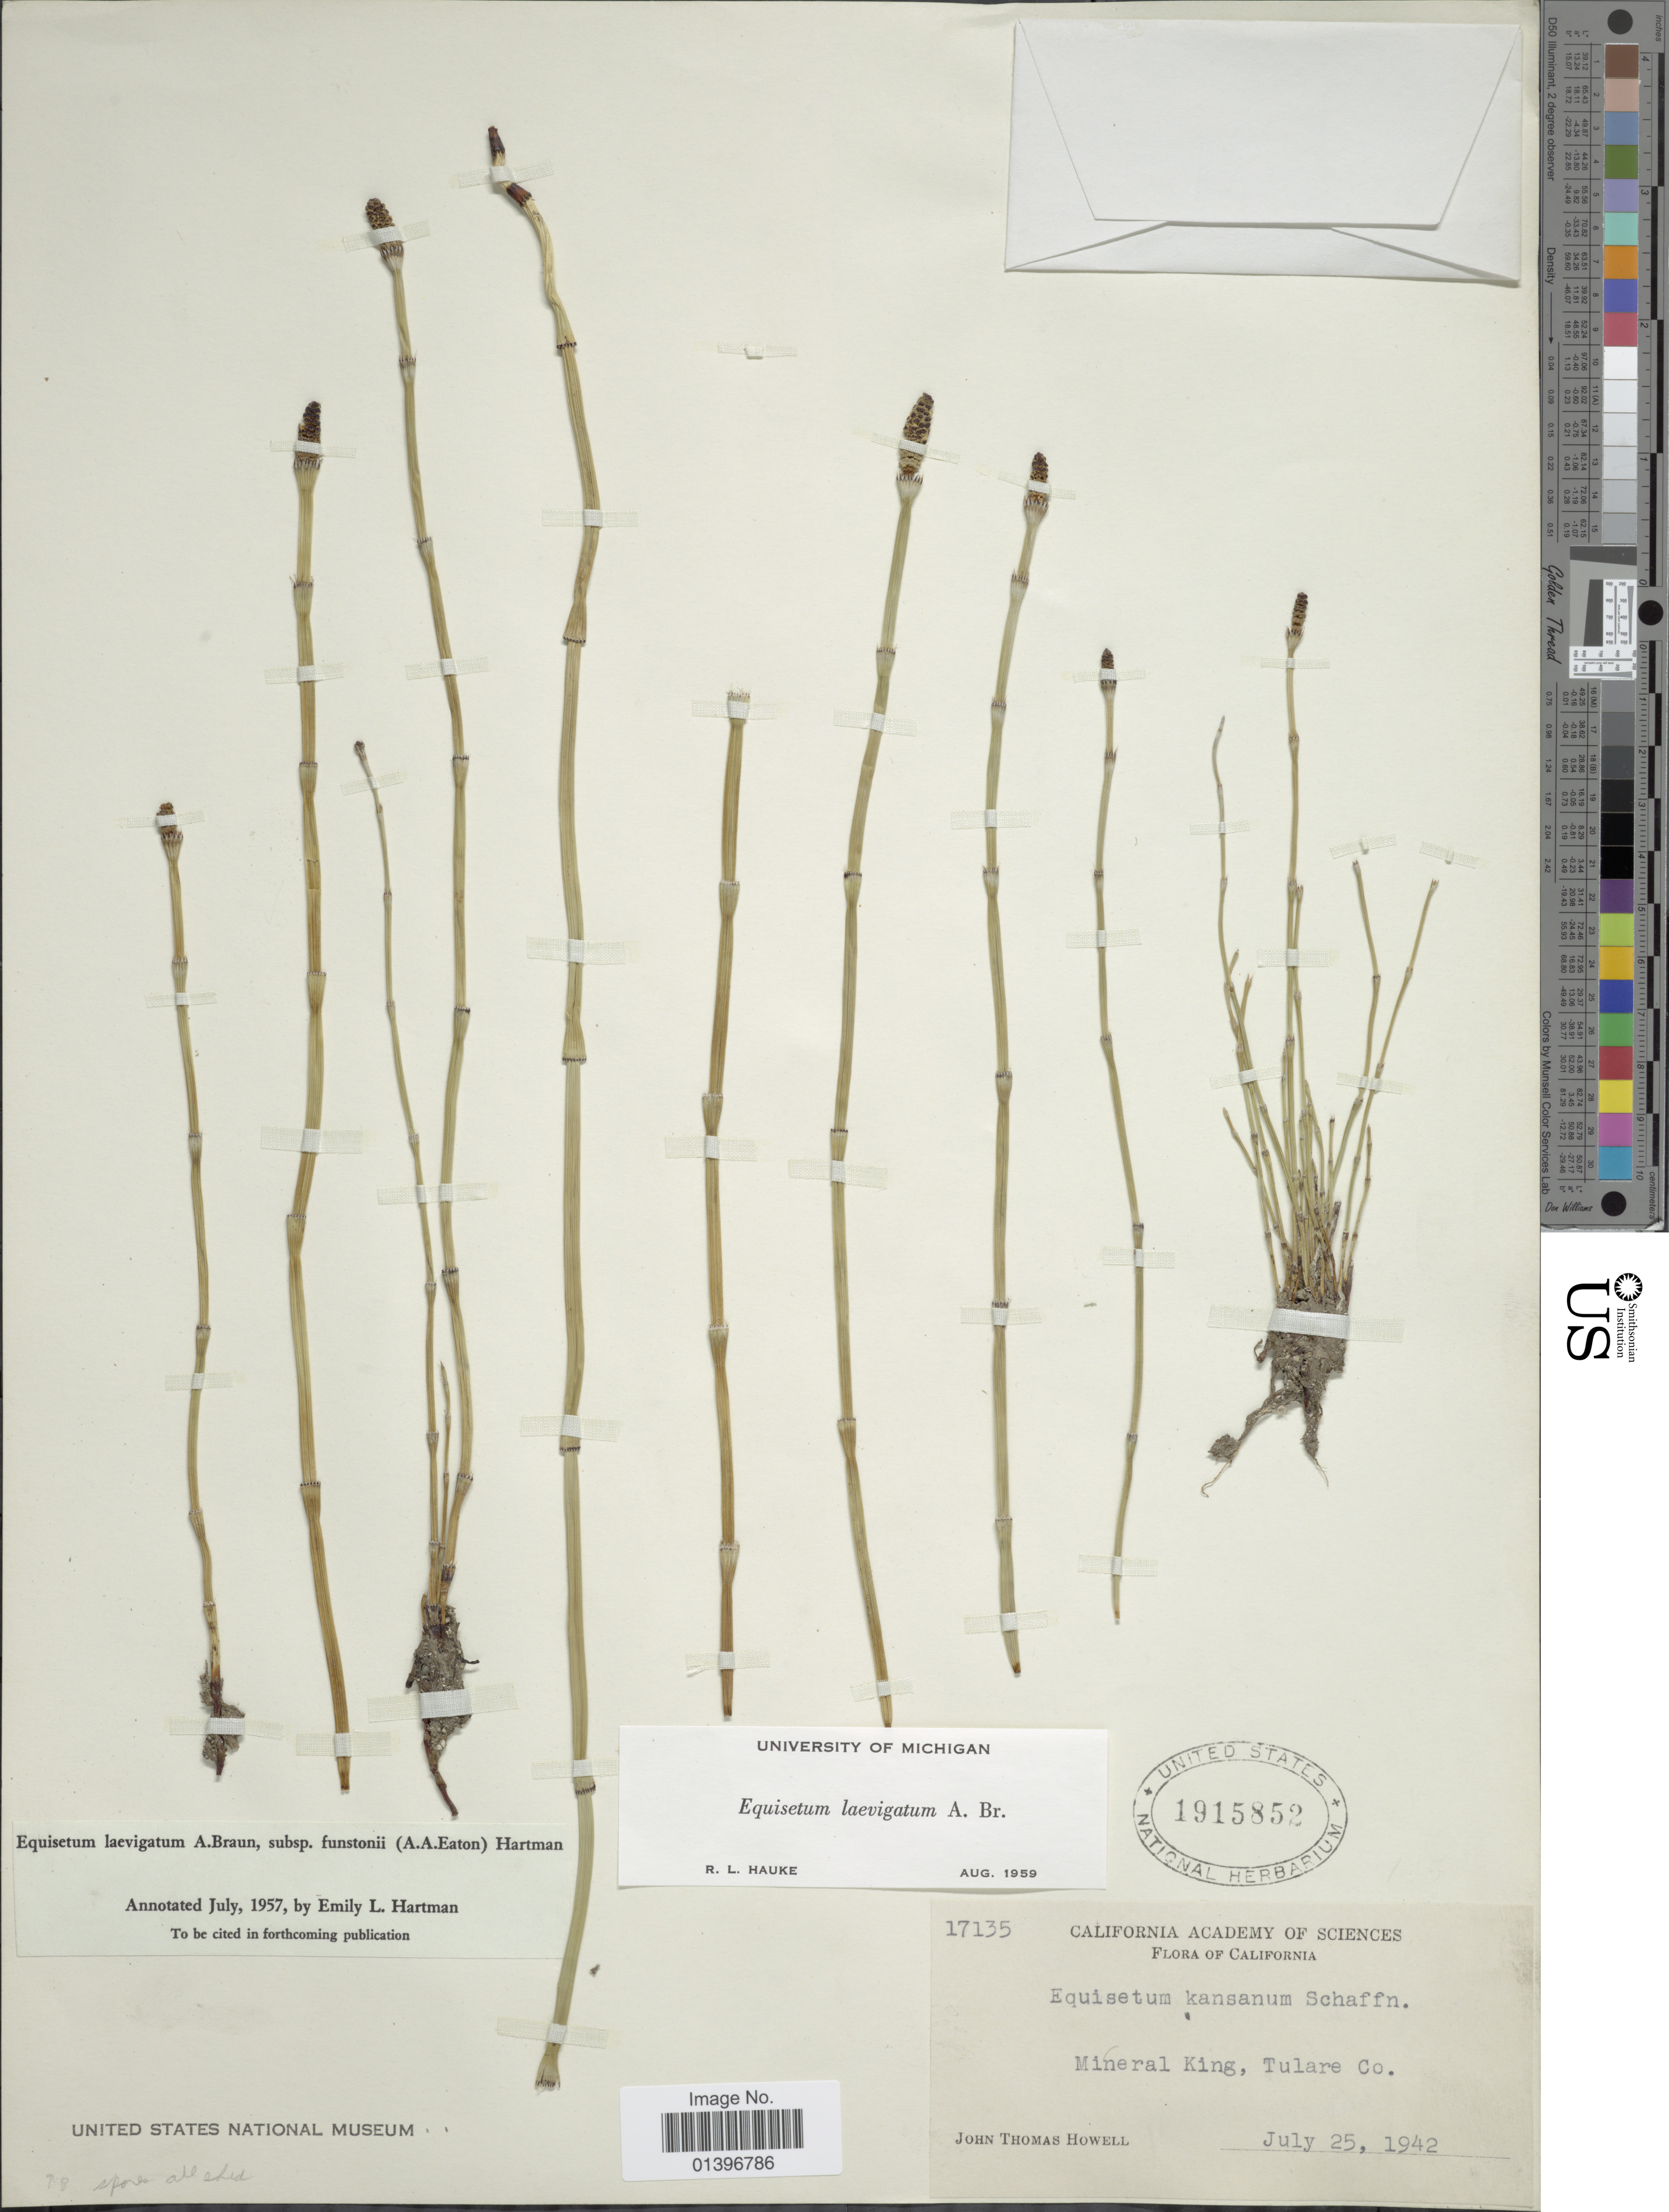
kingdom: Plantae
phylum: Tracheophyta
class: Polypodiopsida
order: Equisetales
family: Equisetaceae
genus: Equisetum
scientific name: Equisetum laevigatum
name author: A. Braun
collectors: J. T. Howell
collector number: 17135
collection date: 1942-07-25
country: United States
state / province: California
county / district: Tulare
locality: Mineral King, Tulare Co.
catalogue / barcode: US 1915852